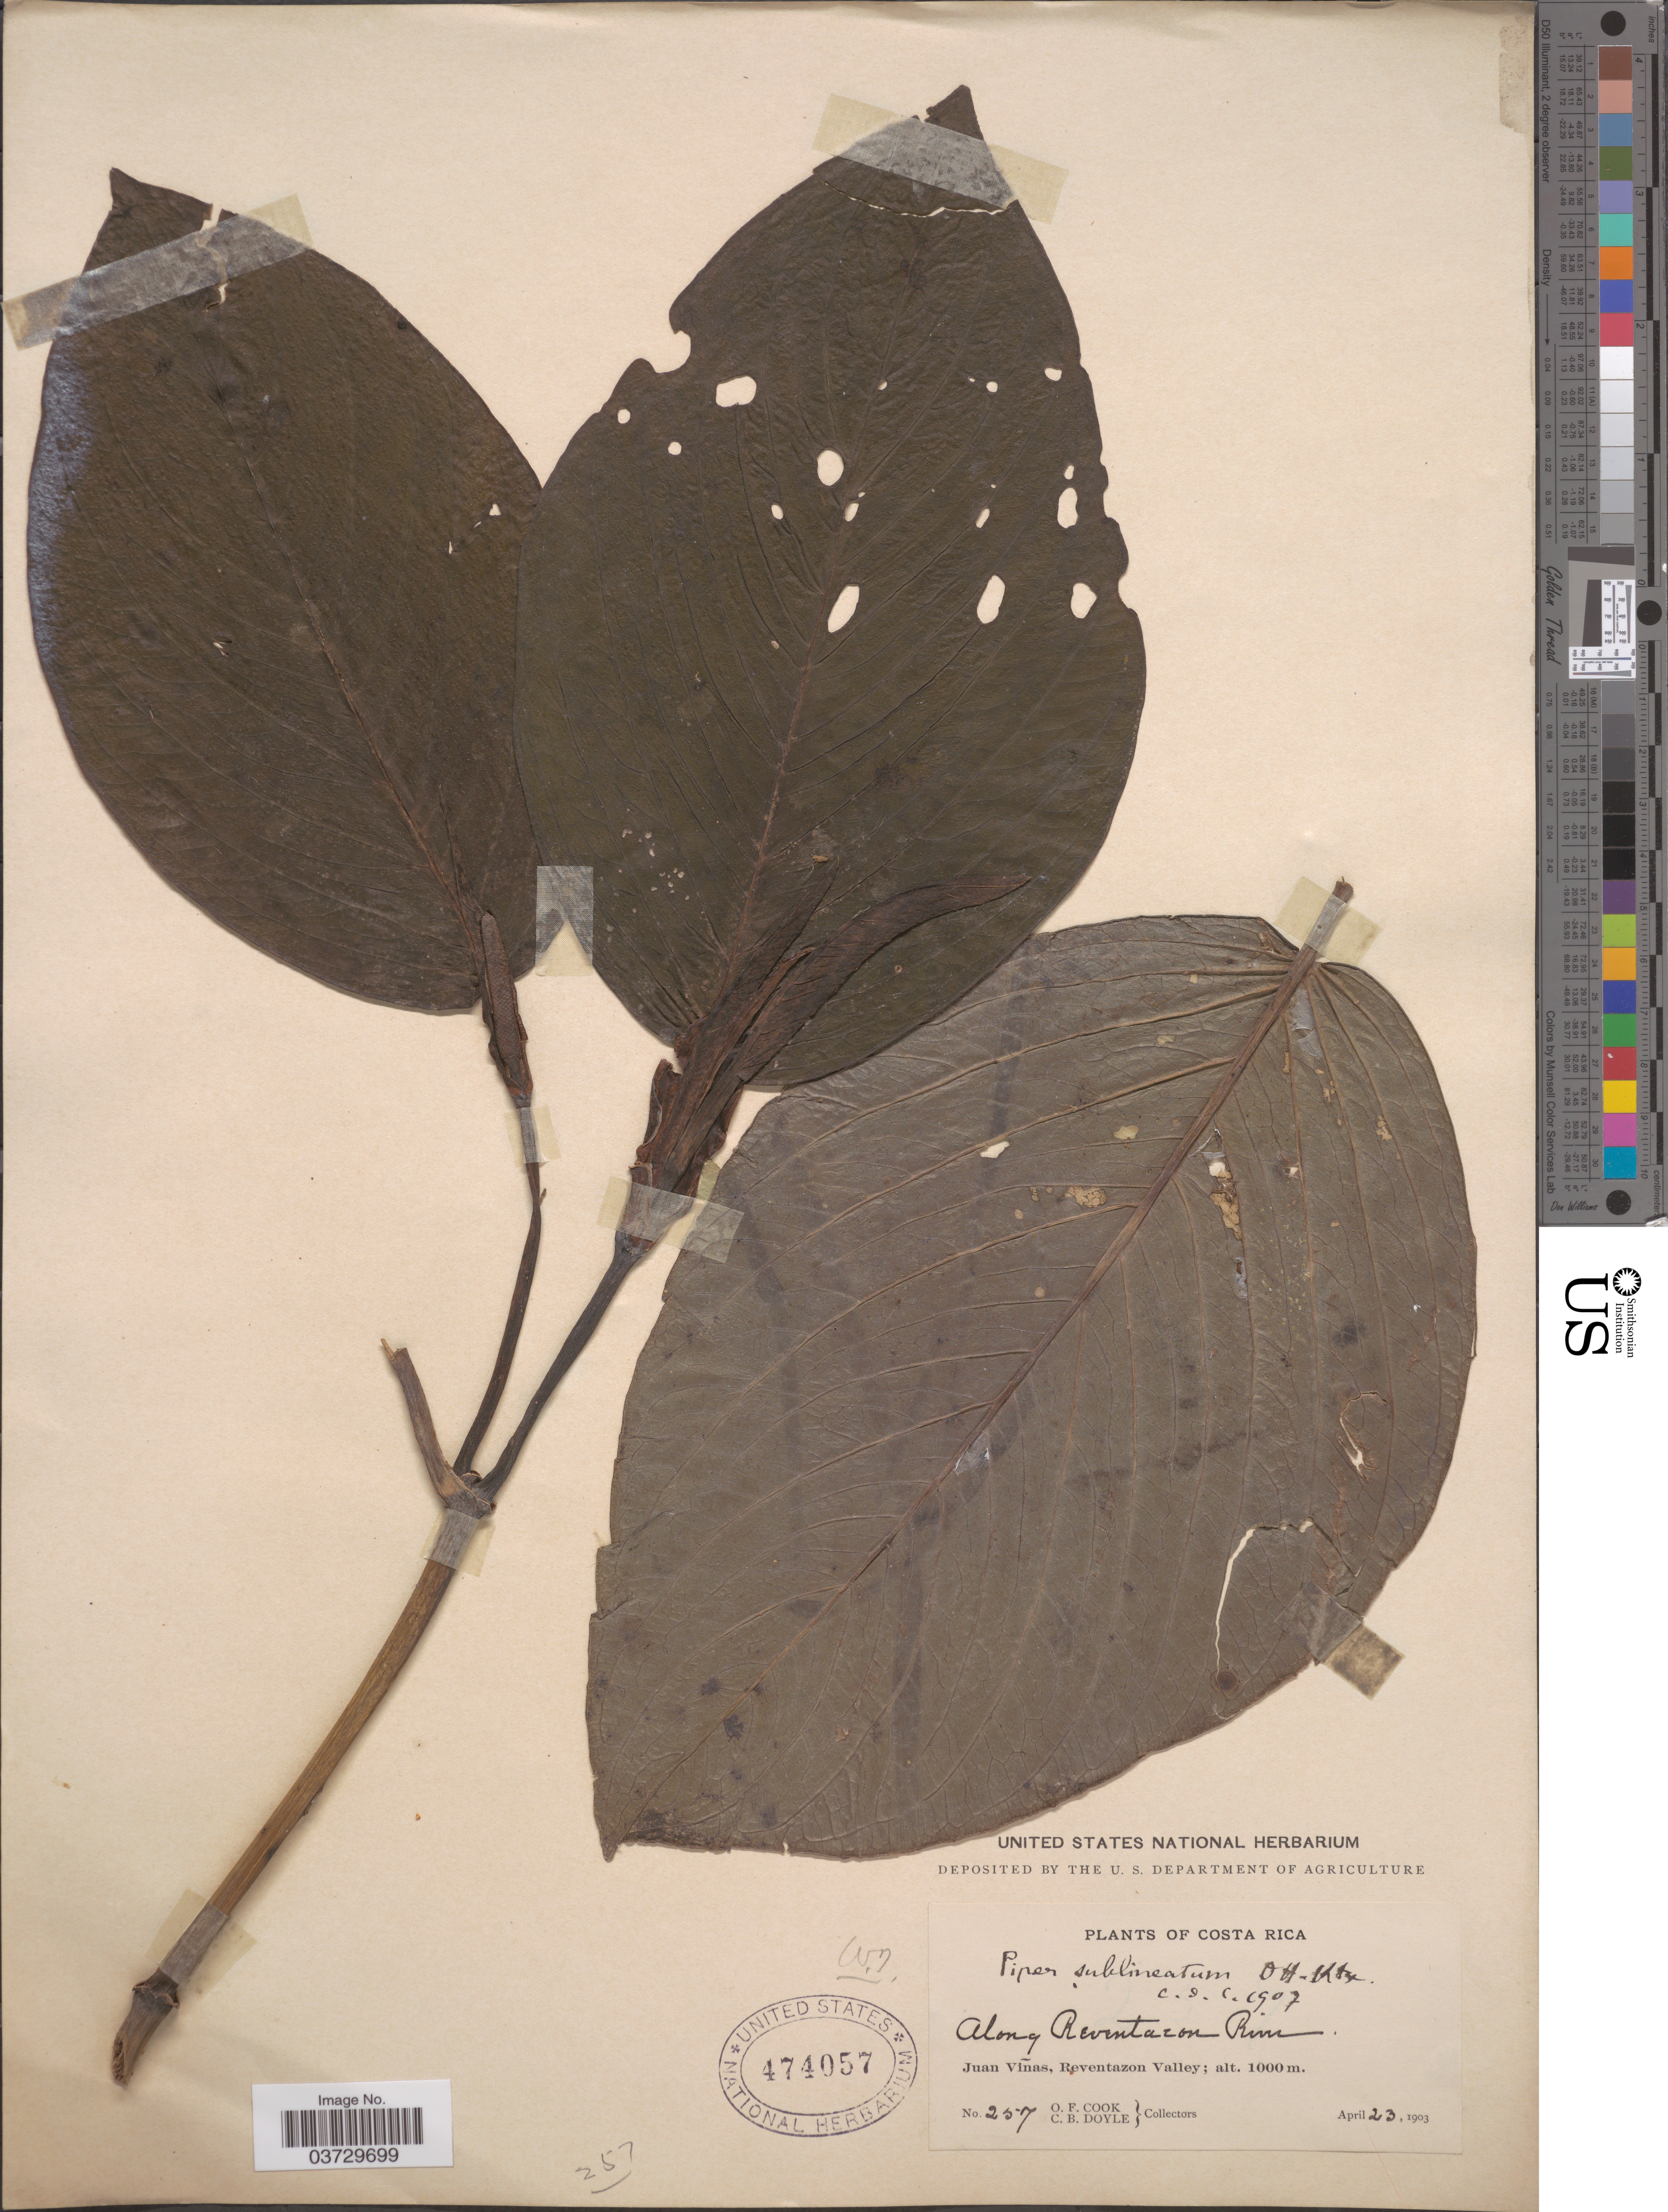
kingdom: Plantae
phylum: Tracheophyta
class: Magnoliopsida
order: Piperales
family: Piperaceae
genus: Piper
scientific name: Piper sublineatum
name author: Kuntze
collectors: O. F. Cook & C. Doyle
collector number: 257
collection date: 1903-04-23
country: Costa Rica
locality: Along Reventazon River. Juan Viñas, Reventazon Valley.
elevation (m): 1000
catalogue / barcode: US 474057